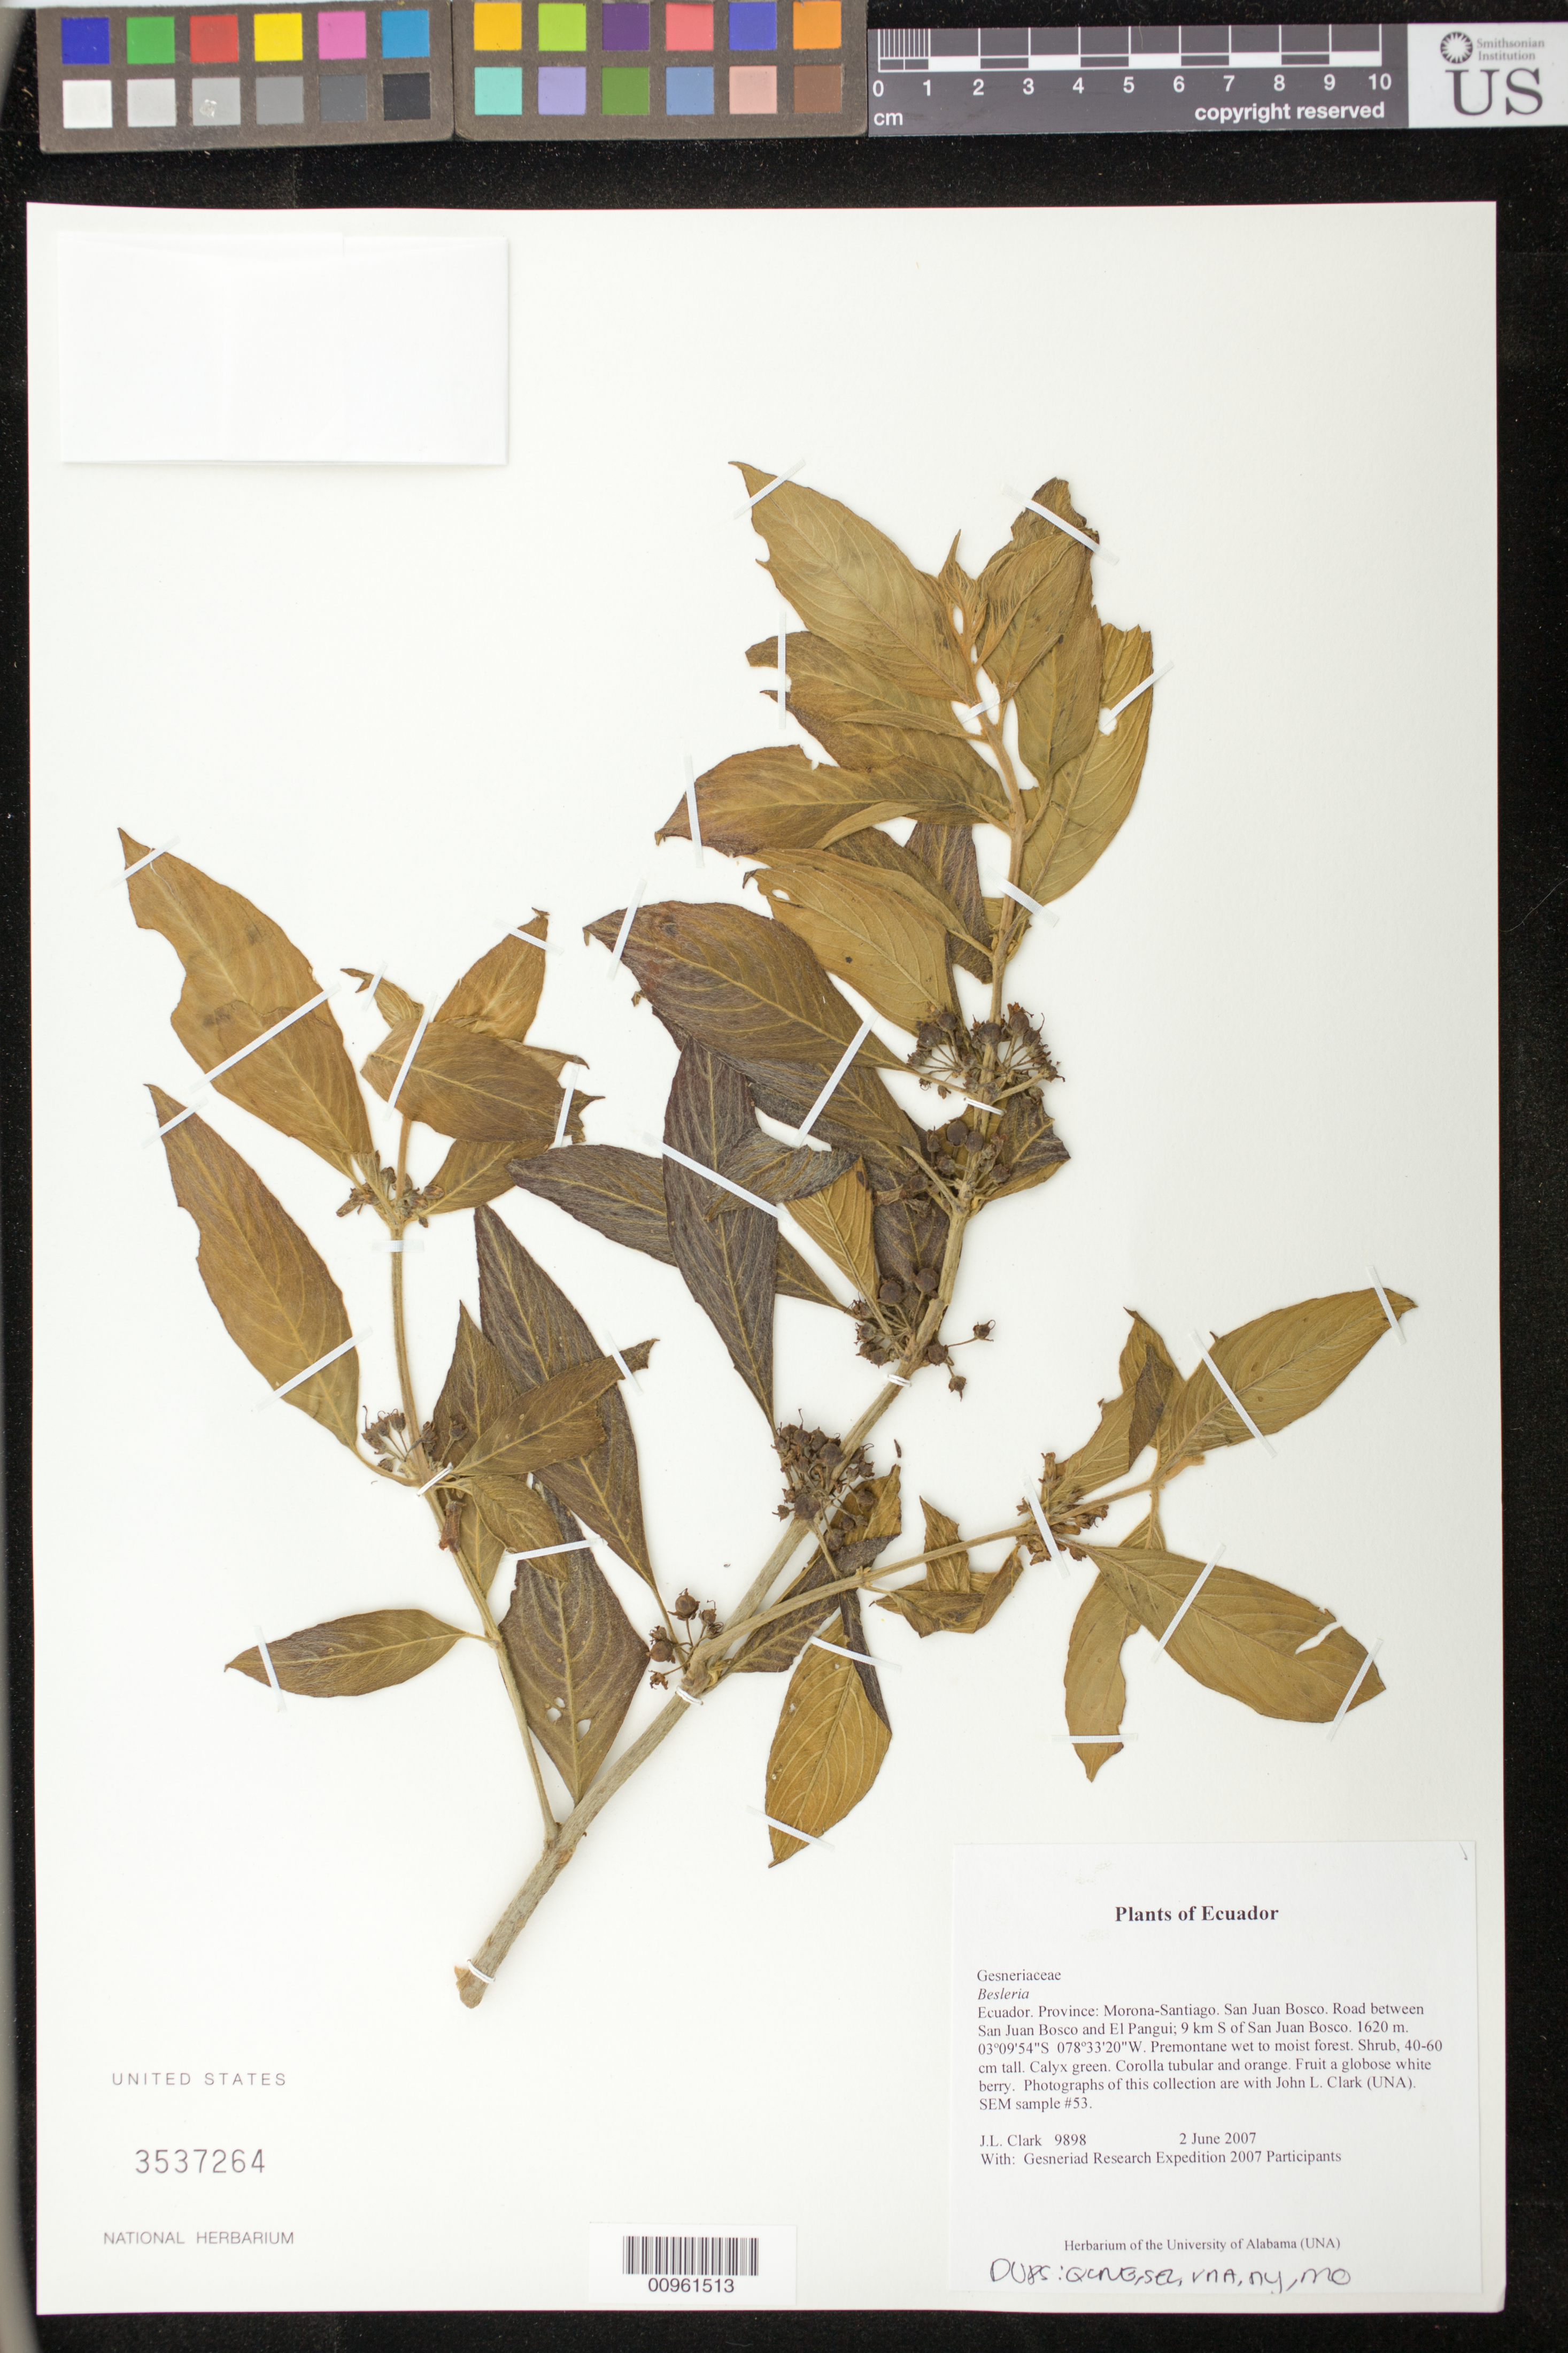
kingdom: Plantae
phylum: Tracheophyta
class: Magnoliopsida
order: Lamiales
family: Gesneriaceae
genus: Besleria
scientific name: Besleria sp.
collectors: J. L. Clark & Gesneriad Research Expedition 2007 Participants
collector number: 9898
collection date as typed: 02 Jun 2007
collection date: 2007-06-02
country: Ecuador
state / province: Morona-Santiago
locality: San Juan Bosco. Road between San Juan Bosco and El Pangui; 9 km S of San Juan Bosco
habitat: Premontane wet to moist forest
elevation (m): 1620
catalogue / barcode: US 3537264